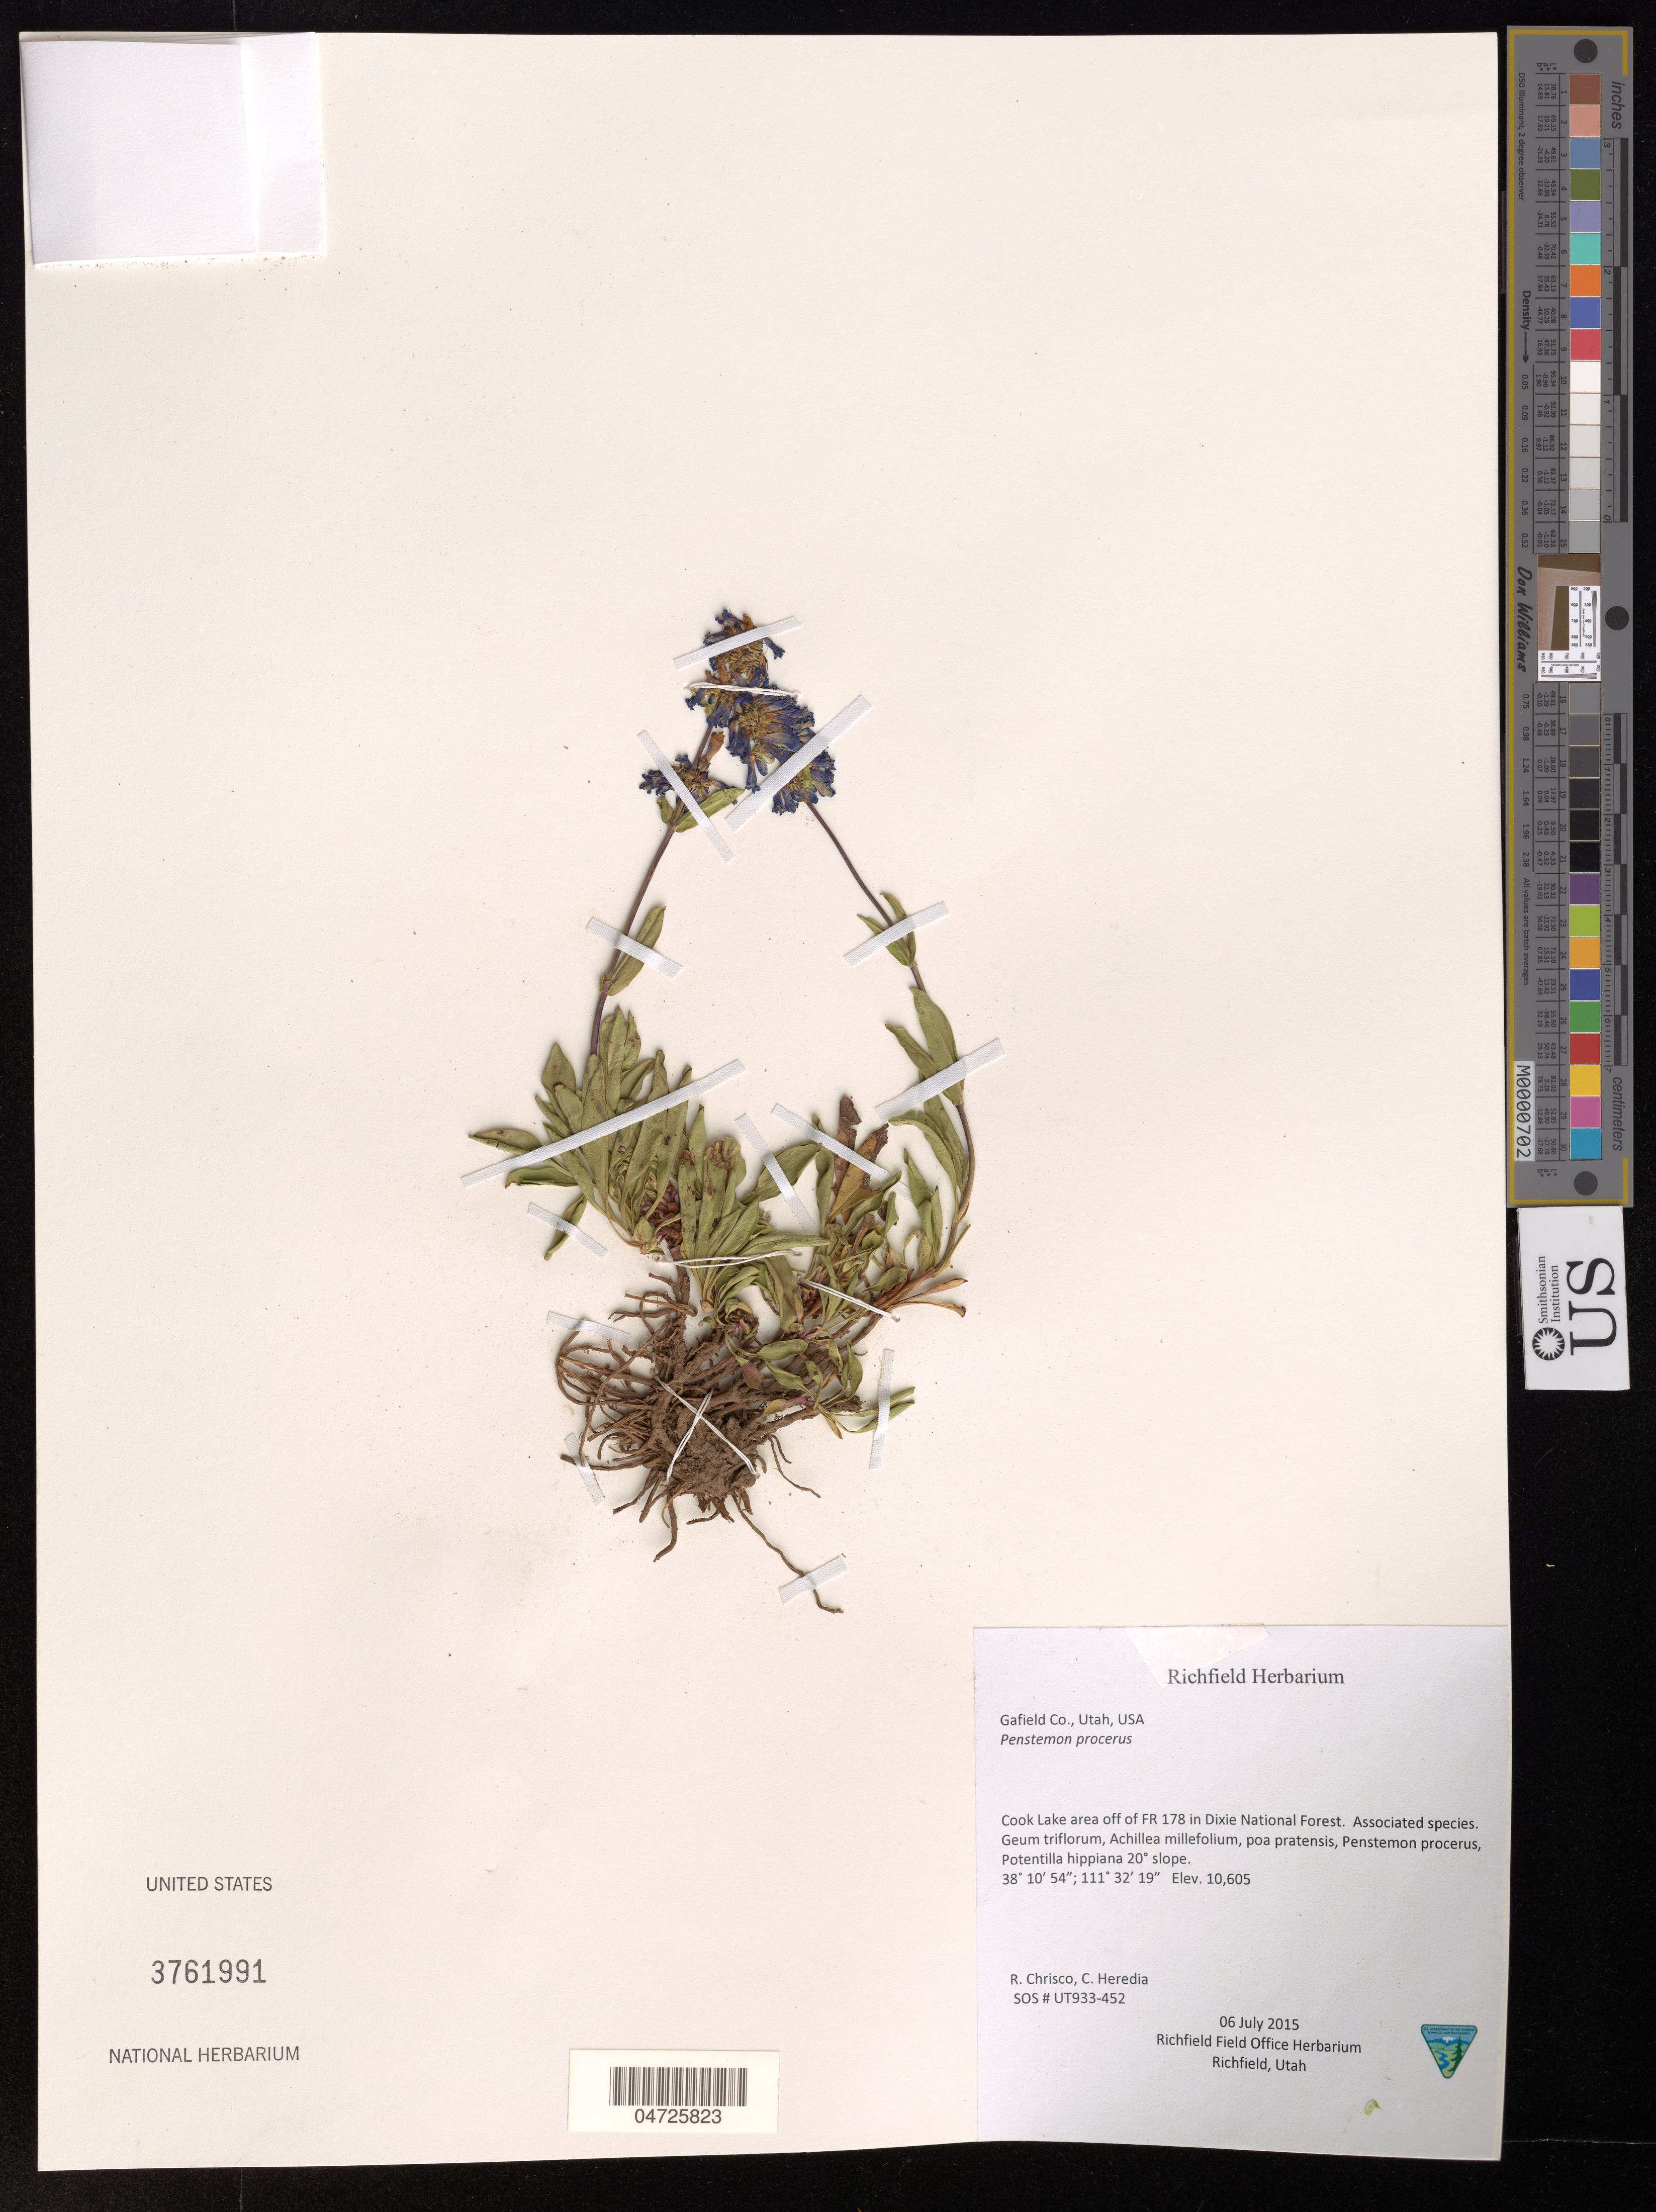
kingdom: Plantae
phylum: Tracheophyta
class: Magnoliopsida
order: Lamiales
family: Plantaginaceae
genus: Penstemon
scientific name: Penstemon procerus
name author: Douglas ex Graham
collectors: R. Chrisco & C. Heredia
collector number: UT933-452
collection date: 2015-07-06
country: United States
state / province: Utah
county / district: Garfield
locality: Gafield Co. Cook Lake area off of FR 178 in Dixie National Forest.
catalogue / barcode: US 3761991